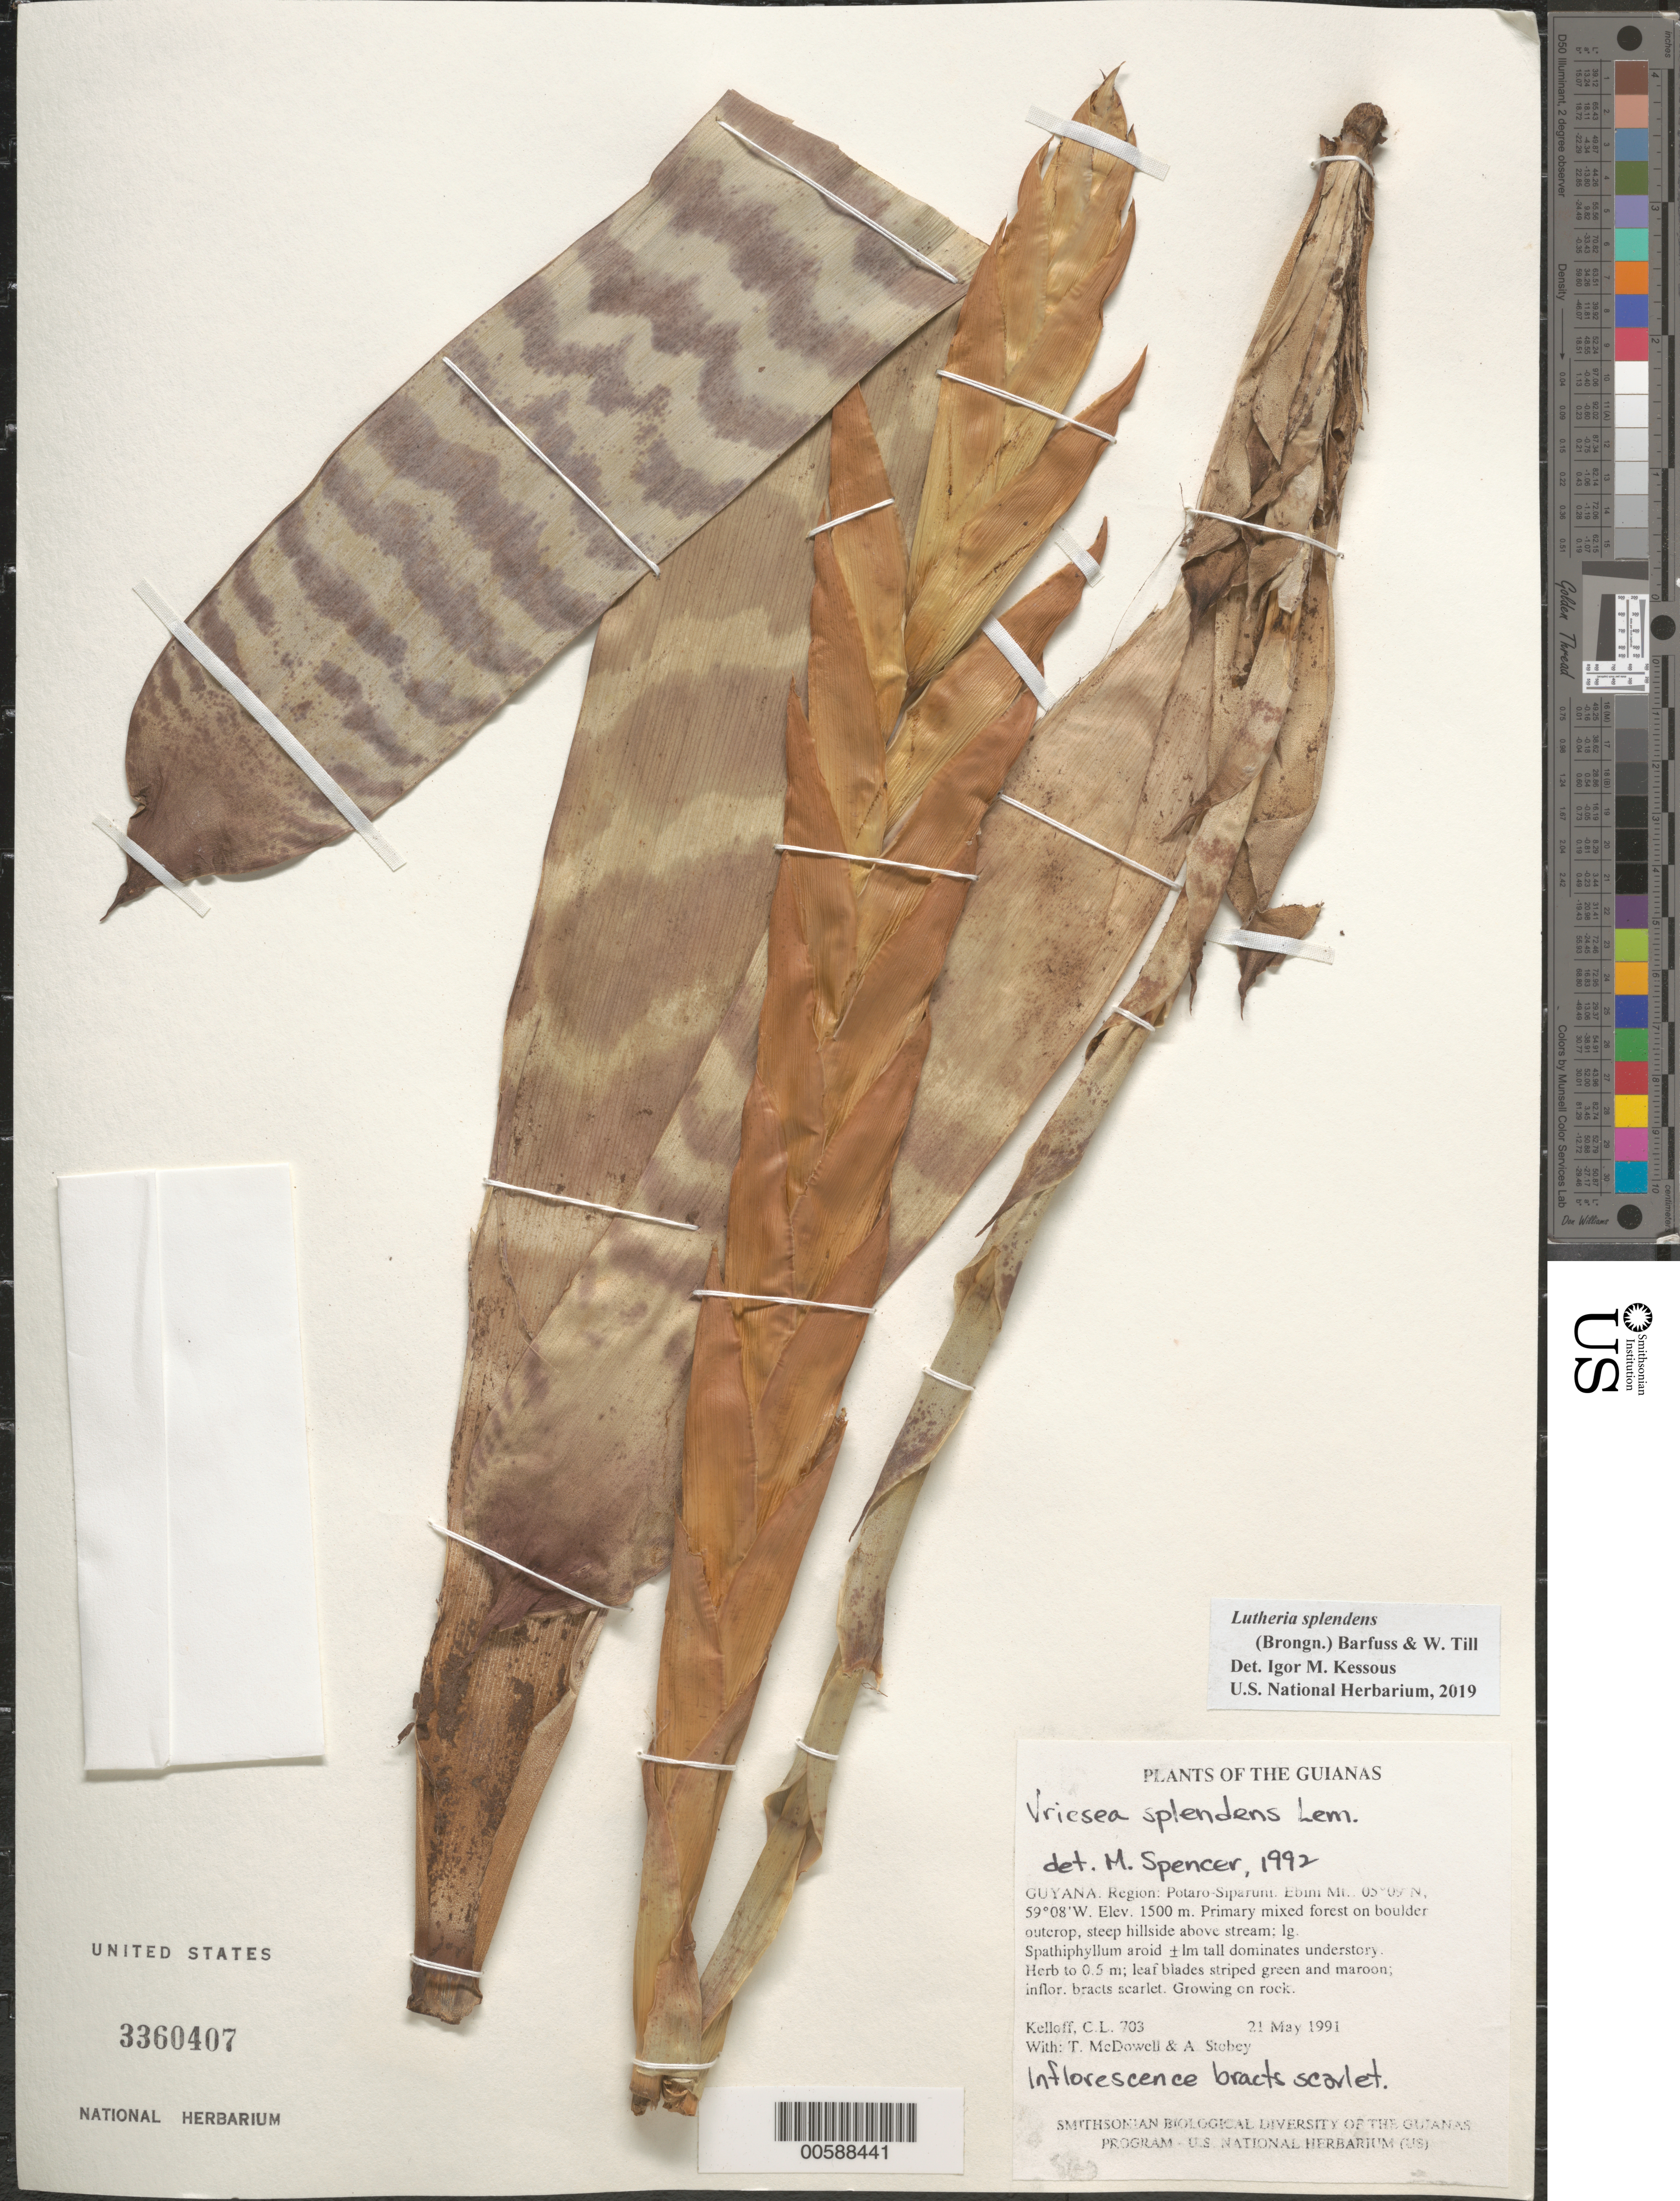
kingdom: Plantae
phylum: Tracheophyta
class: Liliopsida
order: Poales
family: Bromeliaceae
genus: Lutheria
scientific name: Lutheria splendens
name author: (Brongn.) W. Till & Barfuss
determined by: Kessous, Igor M.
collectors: C. L. Kelloff, T. McDowell & A. Stobey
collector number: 703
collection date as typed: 21 May 1991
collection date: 1991-05-21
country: Guyana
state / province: Potaro-Siparuni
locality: Ebini Mt.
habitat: Primary mixed forest on boulder outcrop, steep hillside above stream; lg. aroid ±lm tall dominates understory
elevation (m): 485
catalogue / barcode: US 3360407